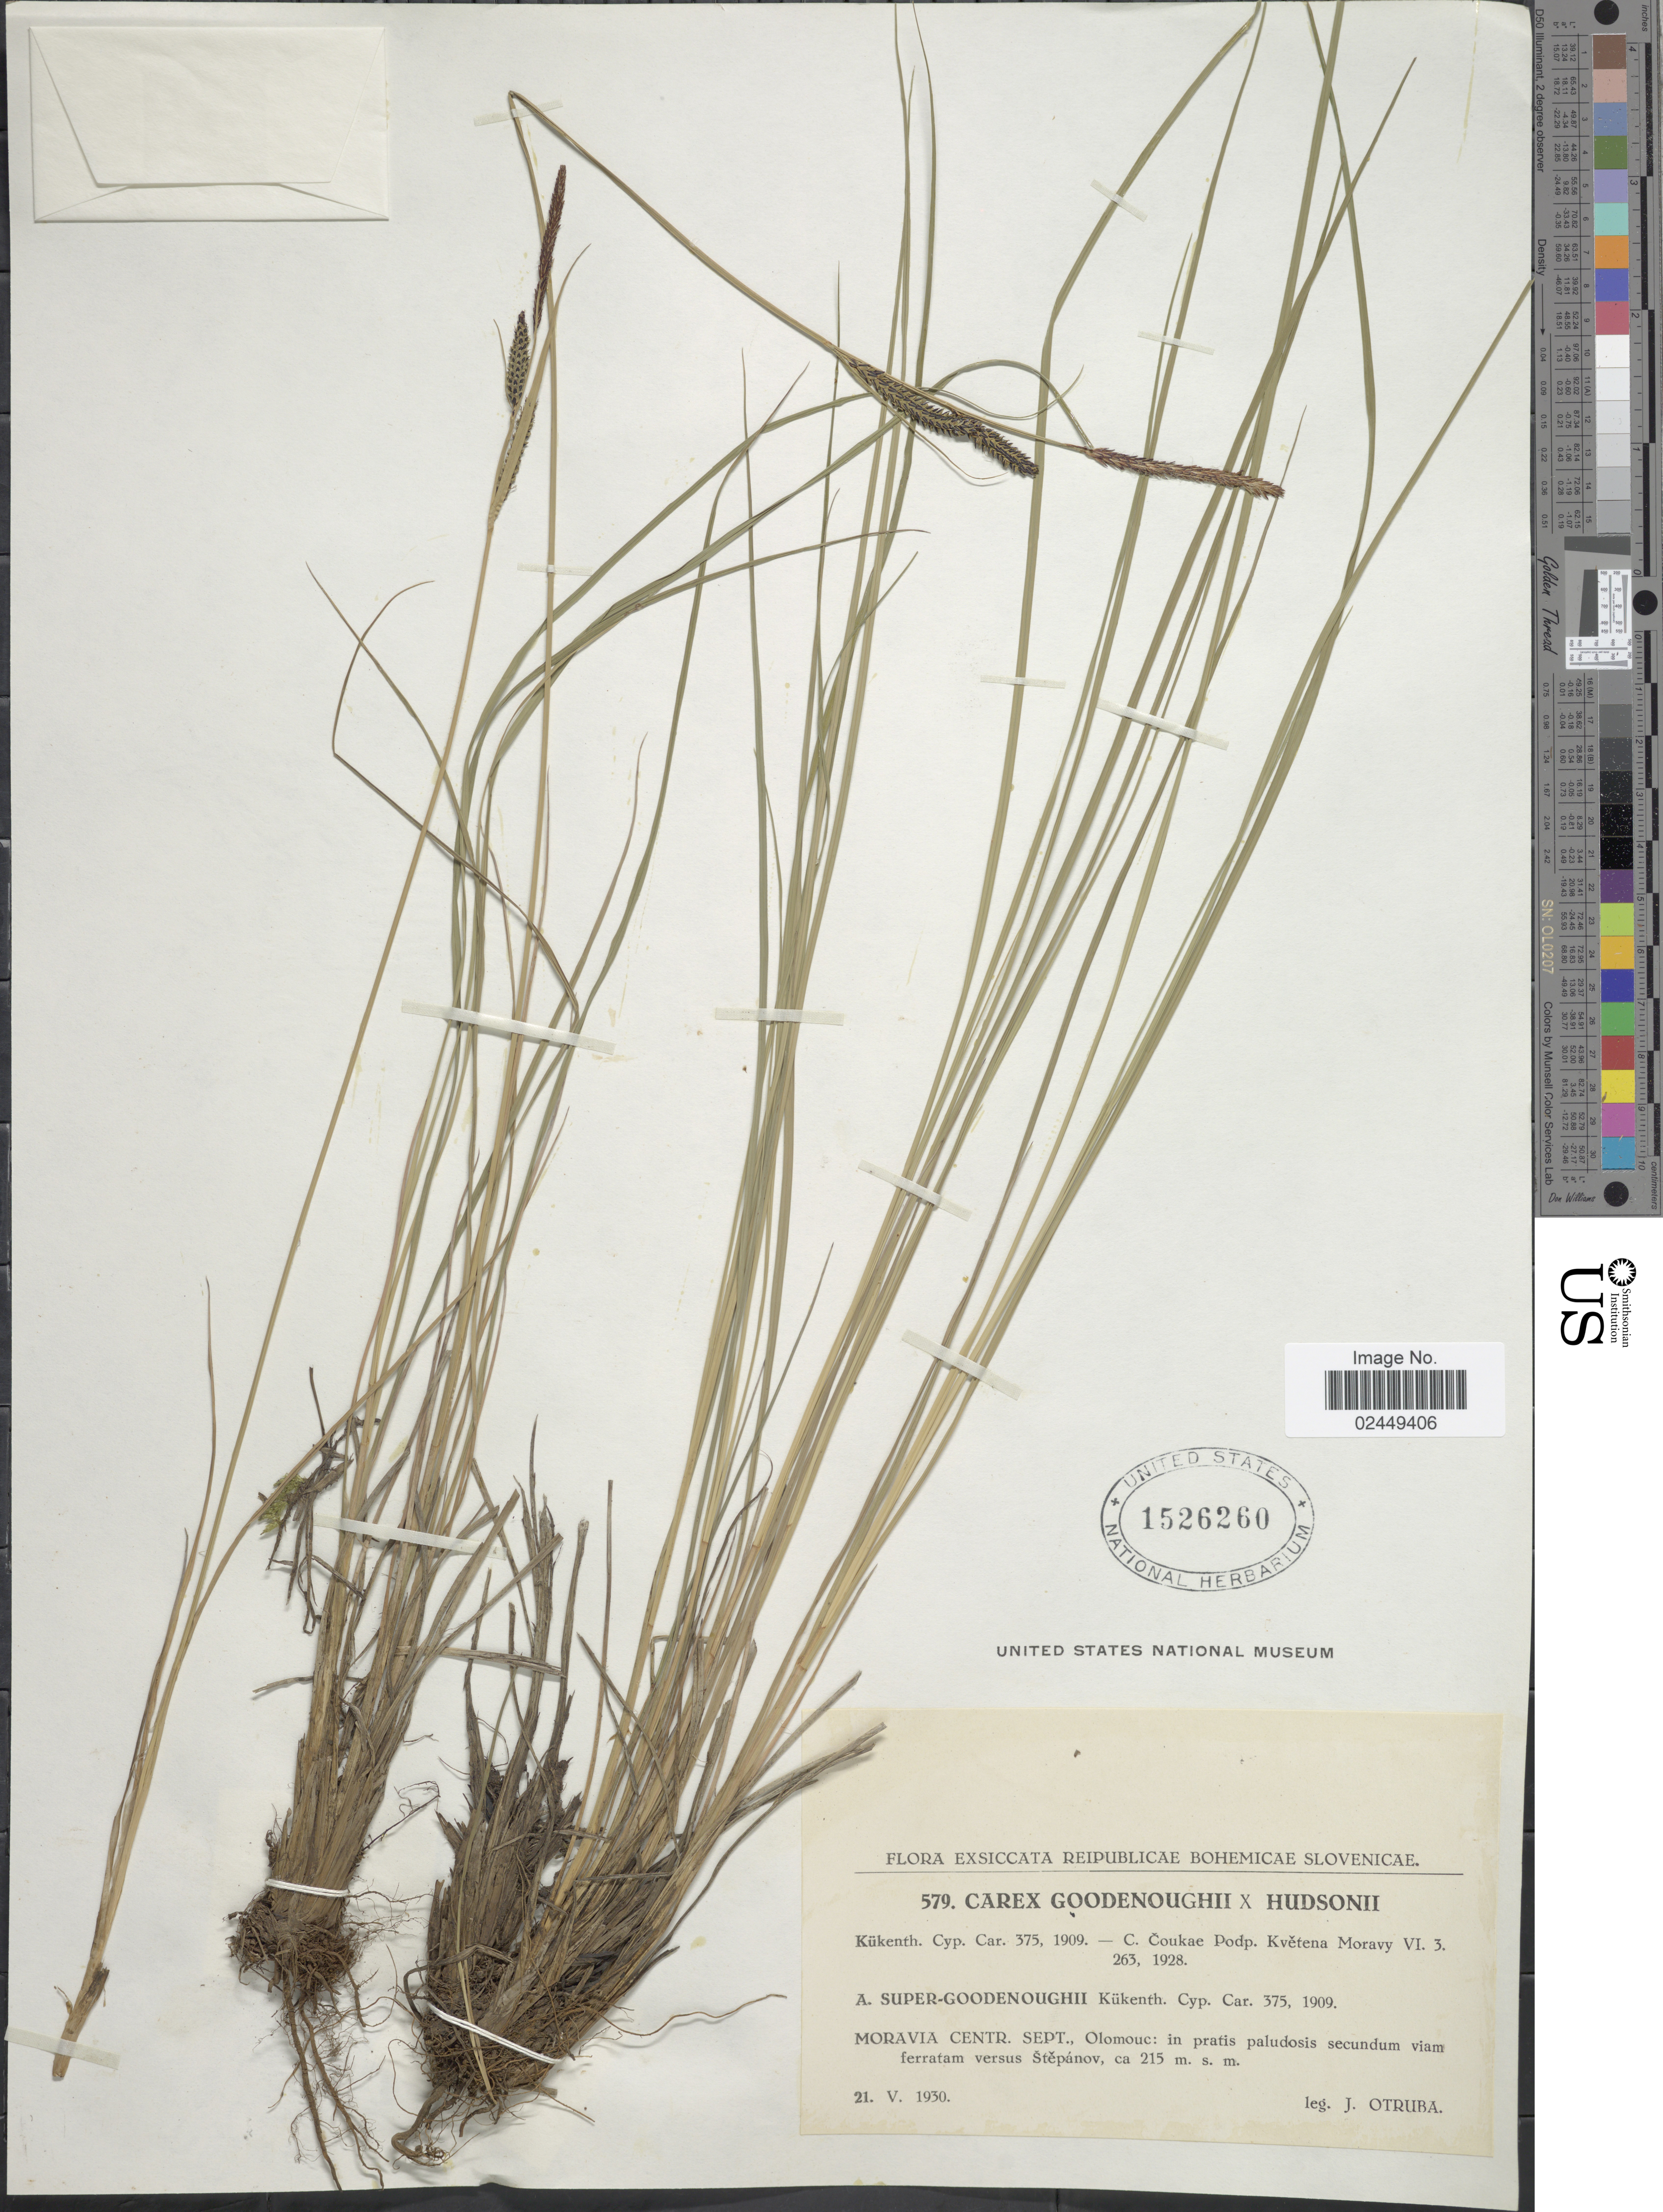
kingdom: Plantae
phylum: Tracheophyta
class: Liliopsida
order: Poales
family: Cyperaceae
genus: Carex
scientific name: Carex nigra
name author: (L.) Reichard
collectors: J. Otruba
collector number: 579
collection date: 1930-05-21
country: Czechia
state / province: Olomouc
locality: Reipublicae Bohemicae Slovenicae [unsure placement], Moravia Centr. Sept., Olomouc: in pratis paludosis secundum viam ferratam versus Stepanov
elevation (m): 215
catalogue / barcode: US 1526260